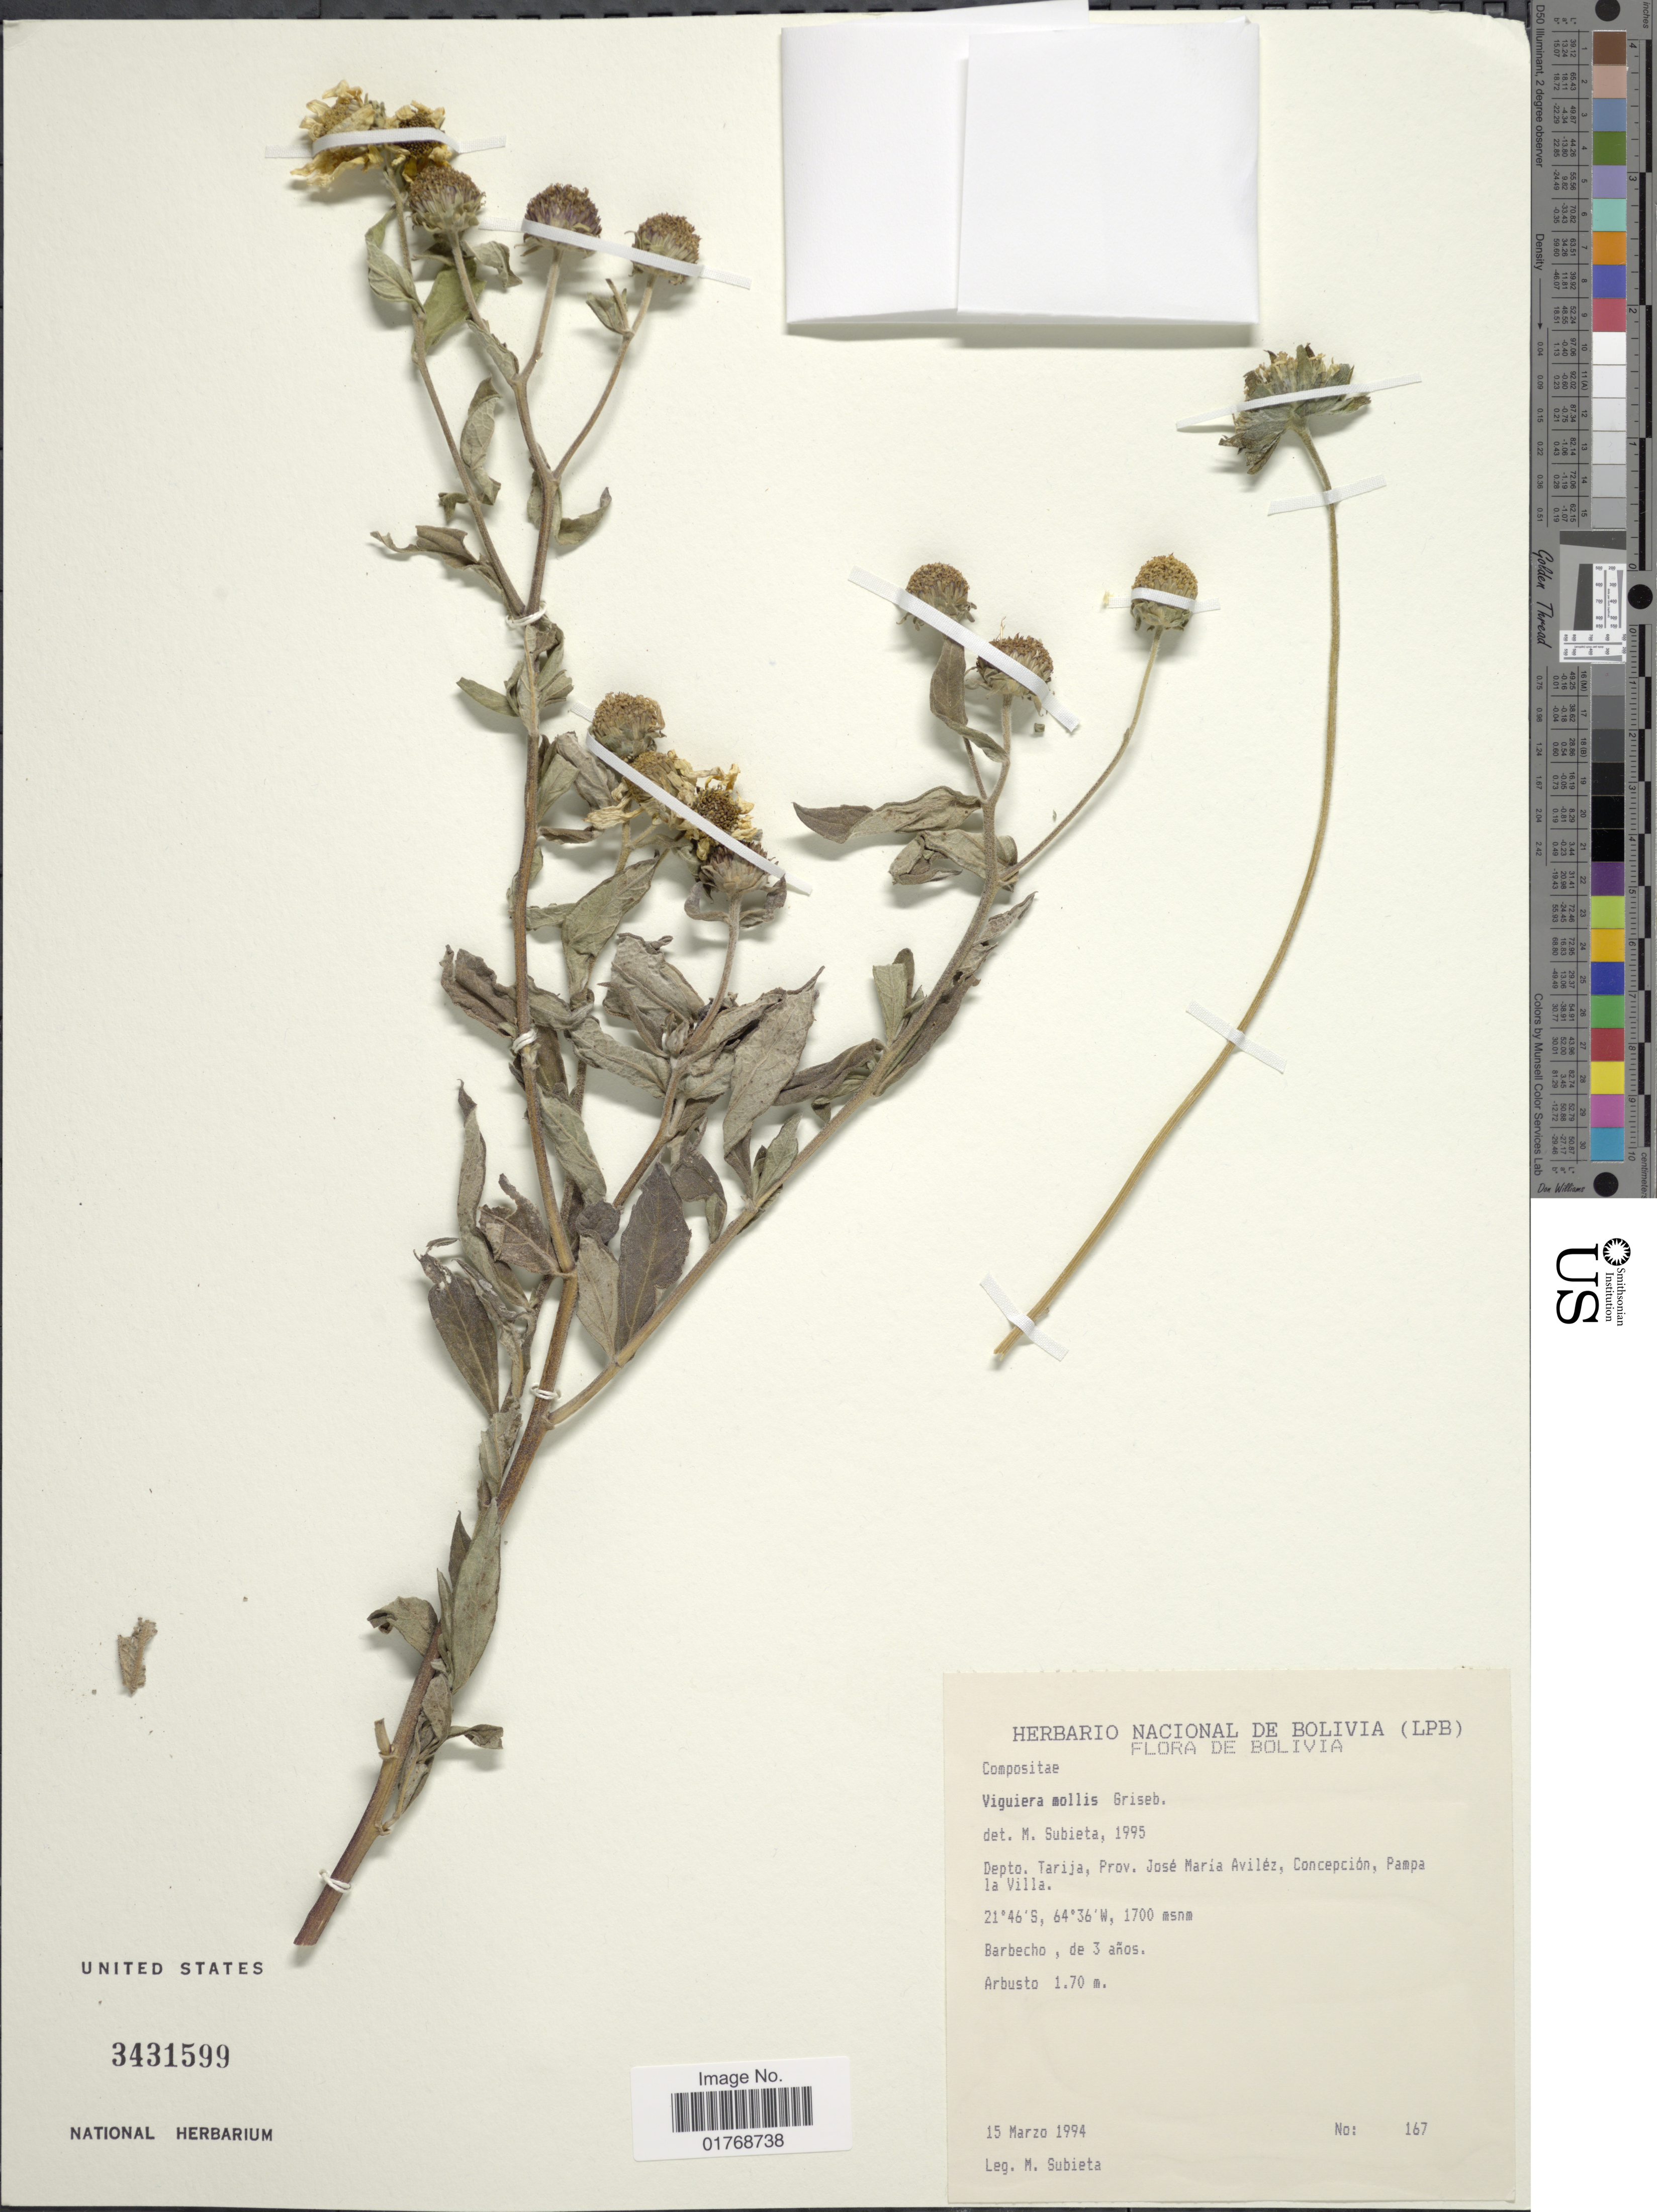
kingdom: Plantae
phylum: Tracheophyta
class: Magnoliopsida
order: Asterales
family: Asteraceae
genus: Viguiera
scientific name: Viguiera mollis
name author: Griseb.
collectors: Subieta M.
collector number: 167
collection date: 1994-03-15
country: Bolivia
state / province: Tarija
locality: Depto. Tarija, Prov. José Maria Aviléz, Concepción, Pampa la Villa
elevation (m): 1700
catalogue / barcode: US 3431599